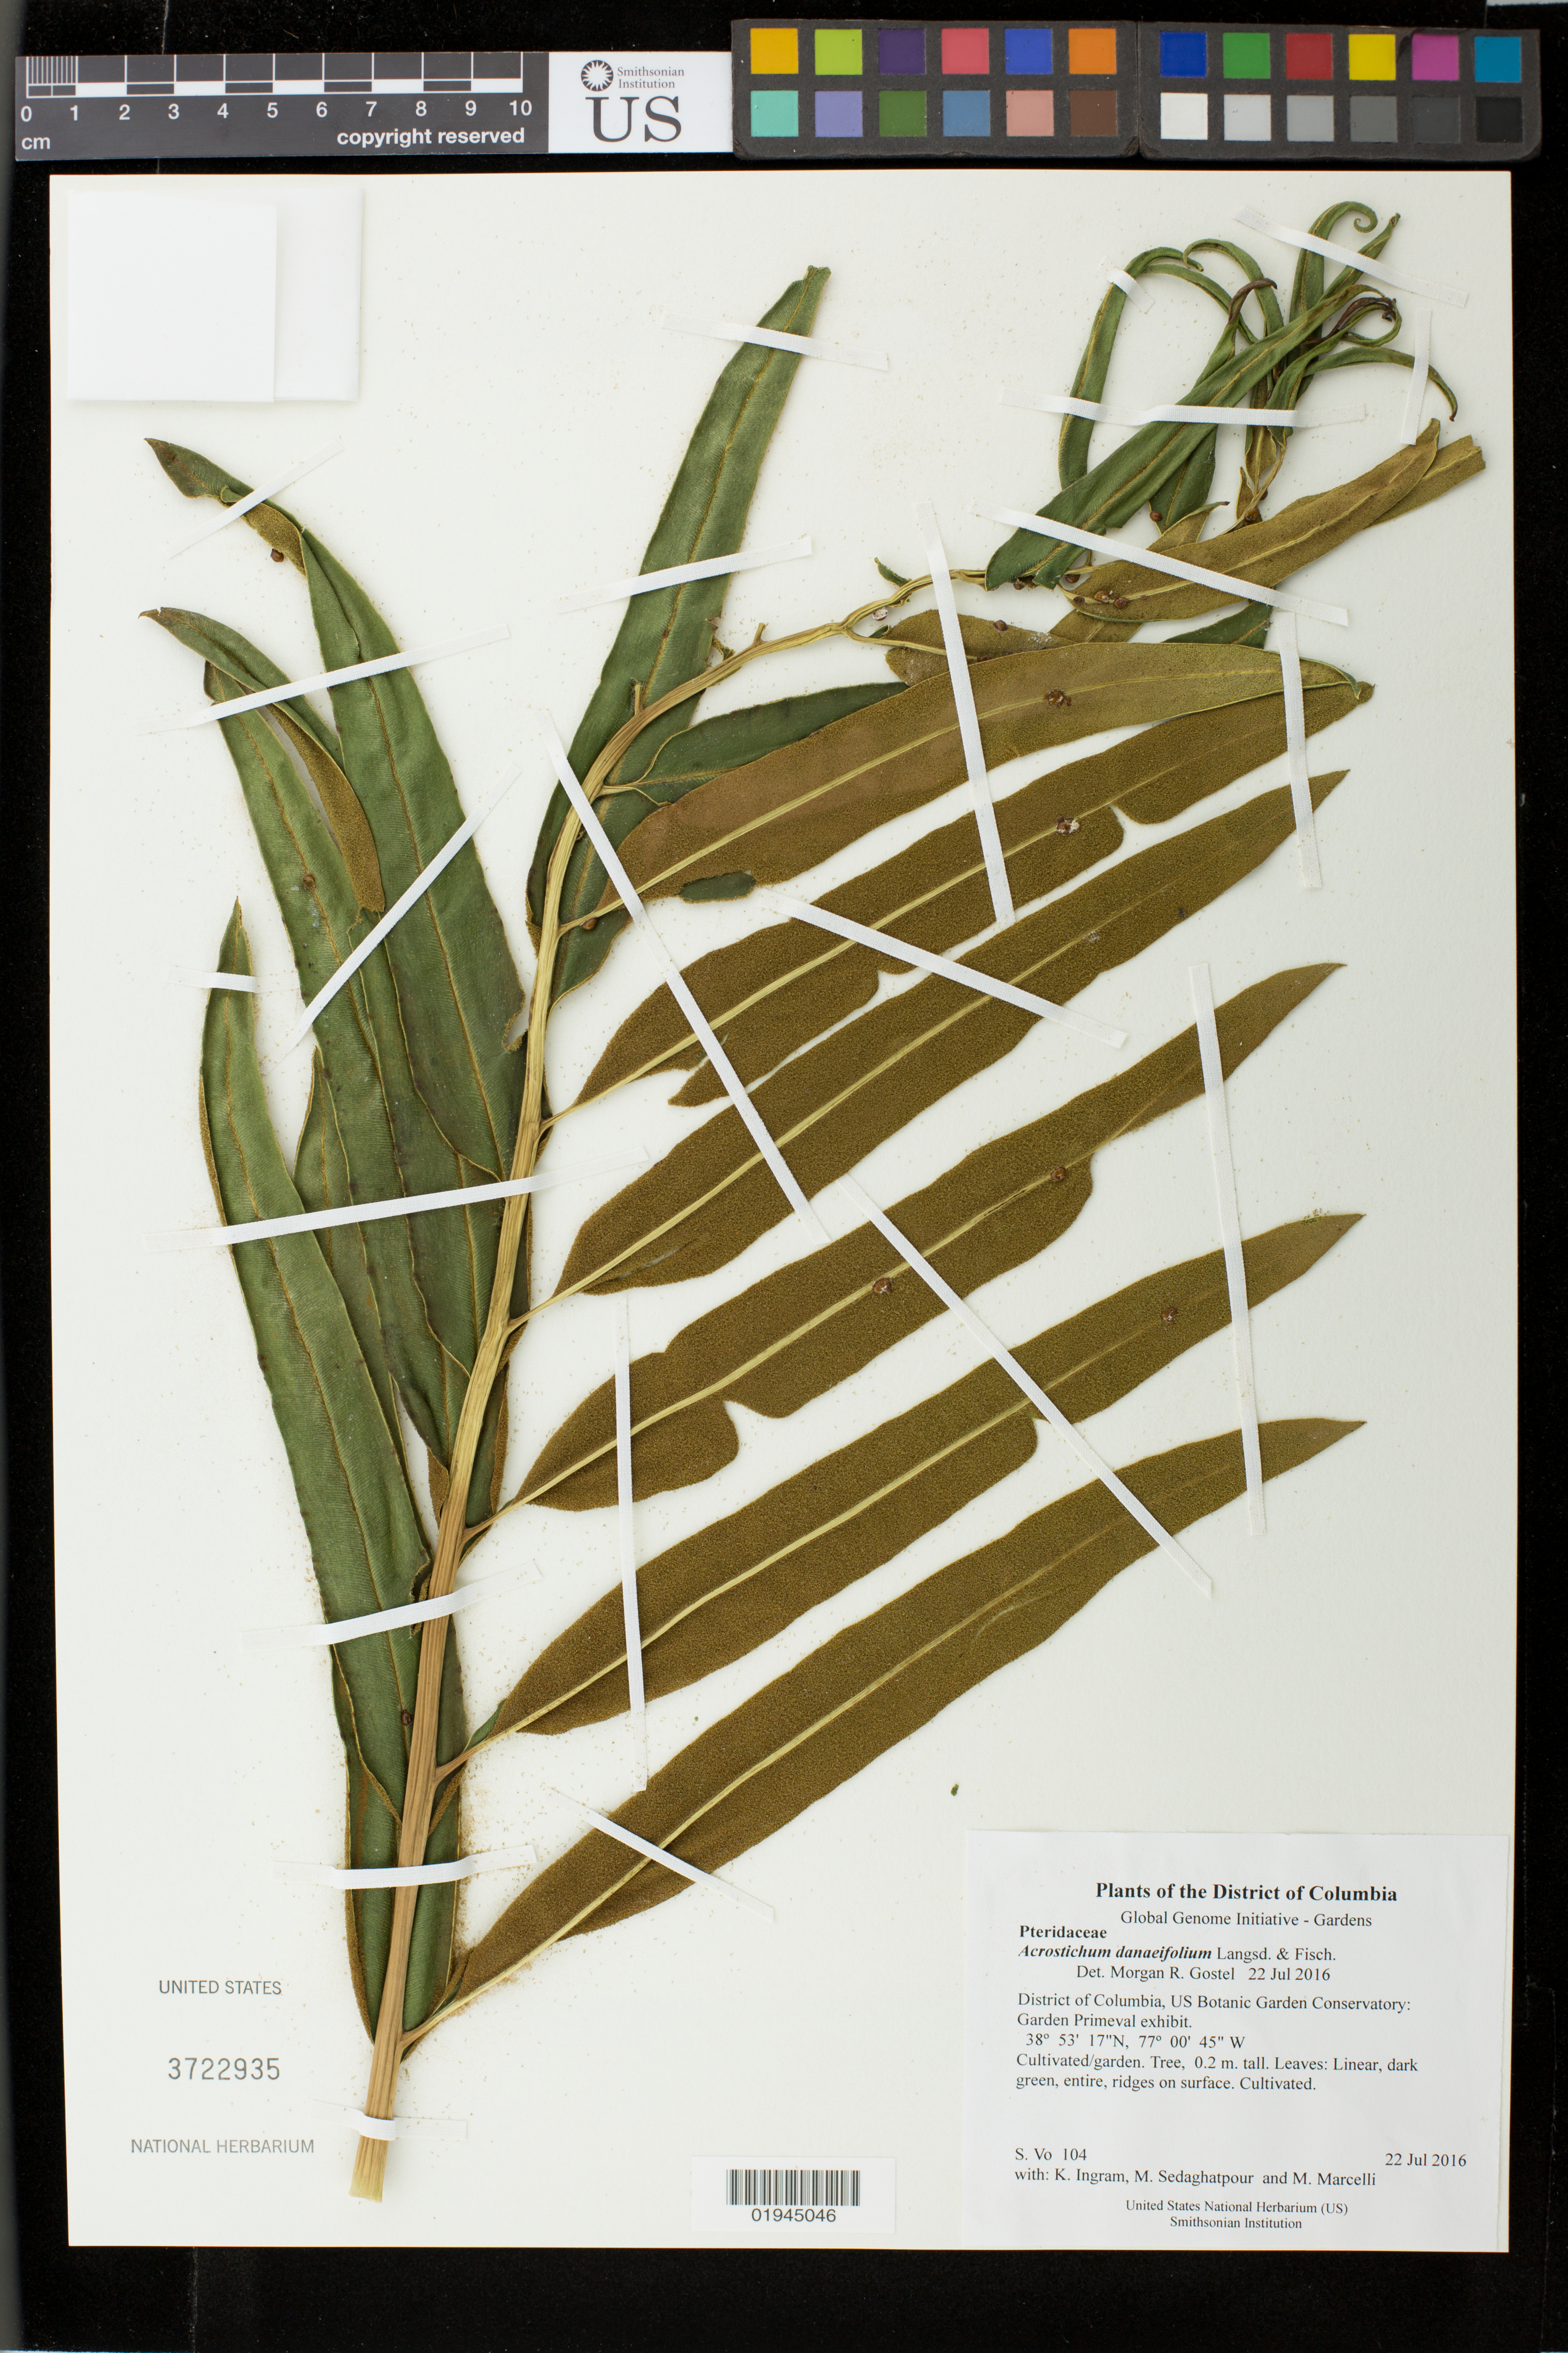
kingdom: Plantae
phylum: Tracheophyta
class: Polypodiopsida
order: Polypodiales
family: Pteridaceae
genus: Acrostichum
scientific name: Acrostichum danaeifolium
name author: Langsd. & Fisch.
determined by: Gostel, Morgan R., (BRIT), Botanical Research Institute of Texas (UNITED STATES)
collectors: S. Vo, K. S. Ingram, M. Sedaghatpour & M. Marcelli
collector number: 104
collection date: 2016-07-22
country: United States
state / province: District of Columbia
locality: US Botanic Garden Conservatory: Garden Primeval exhibit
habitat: Cultivated/garden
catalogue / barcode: US 3722935